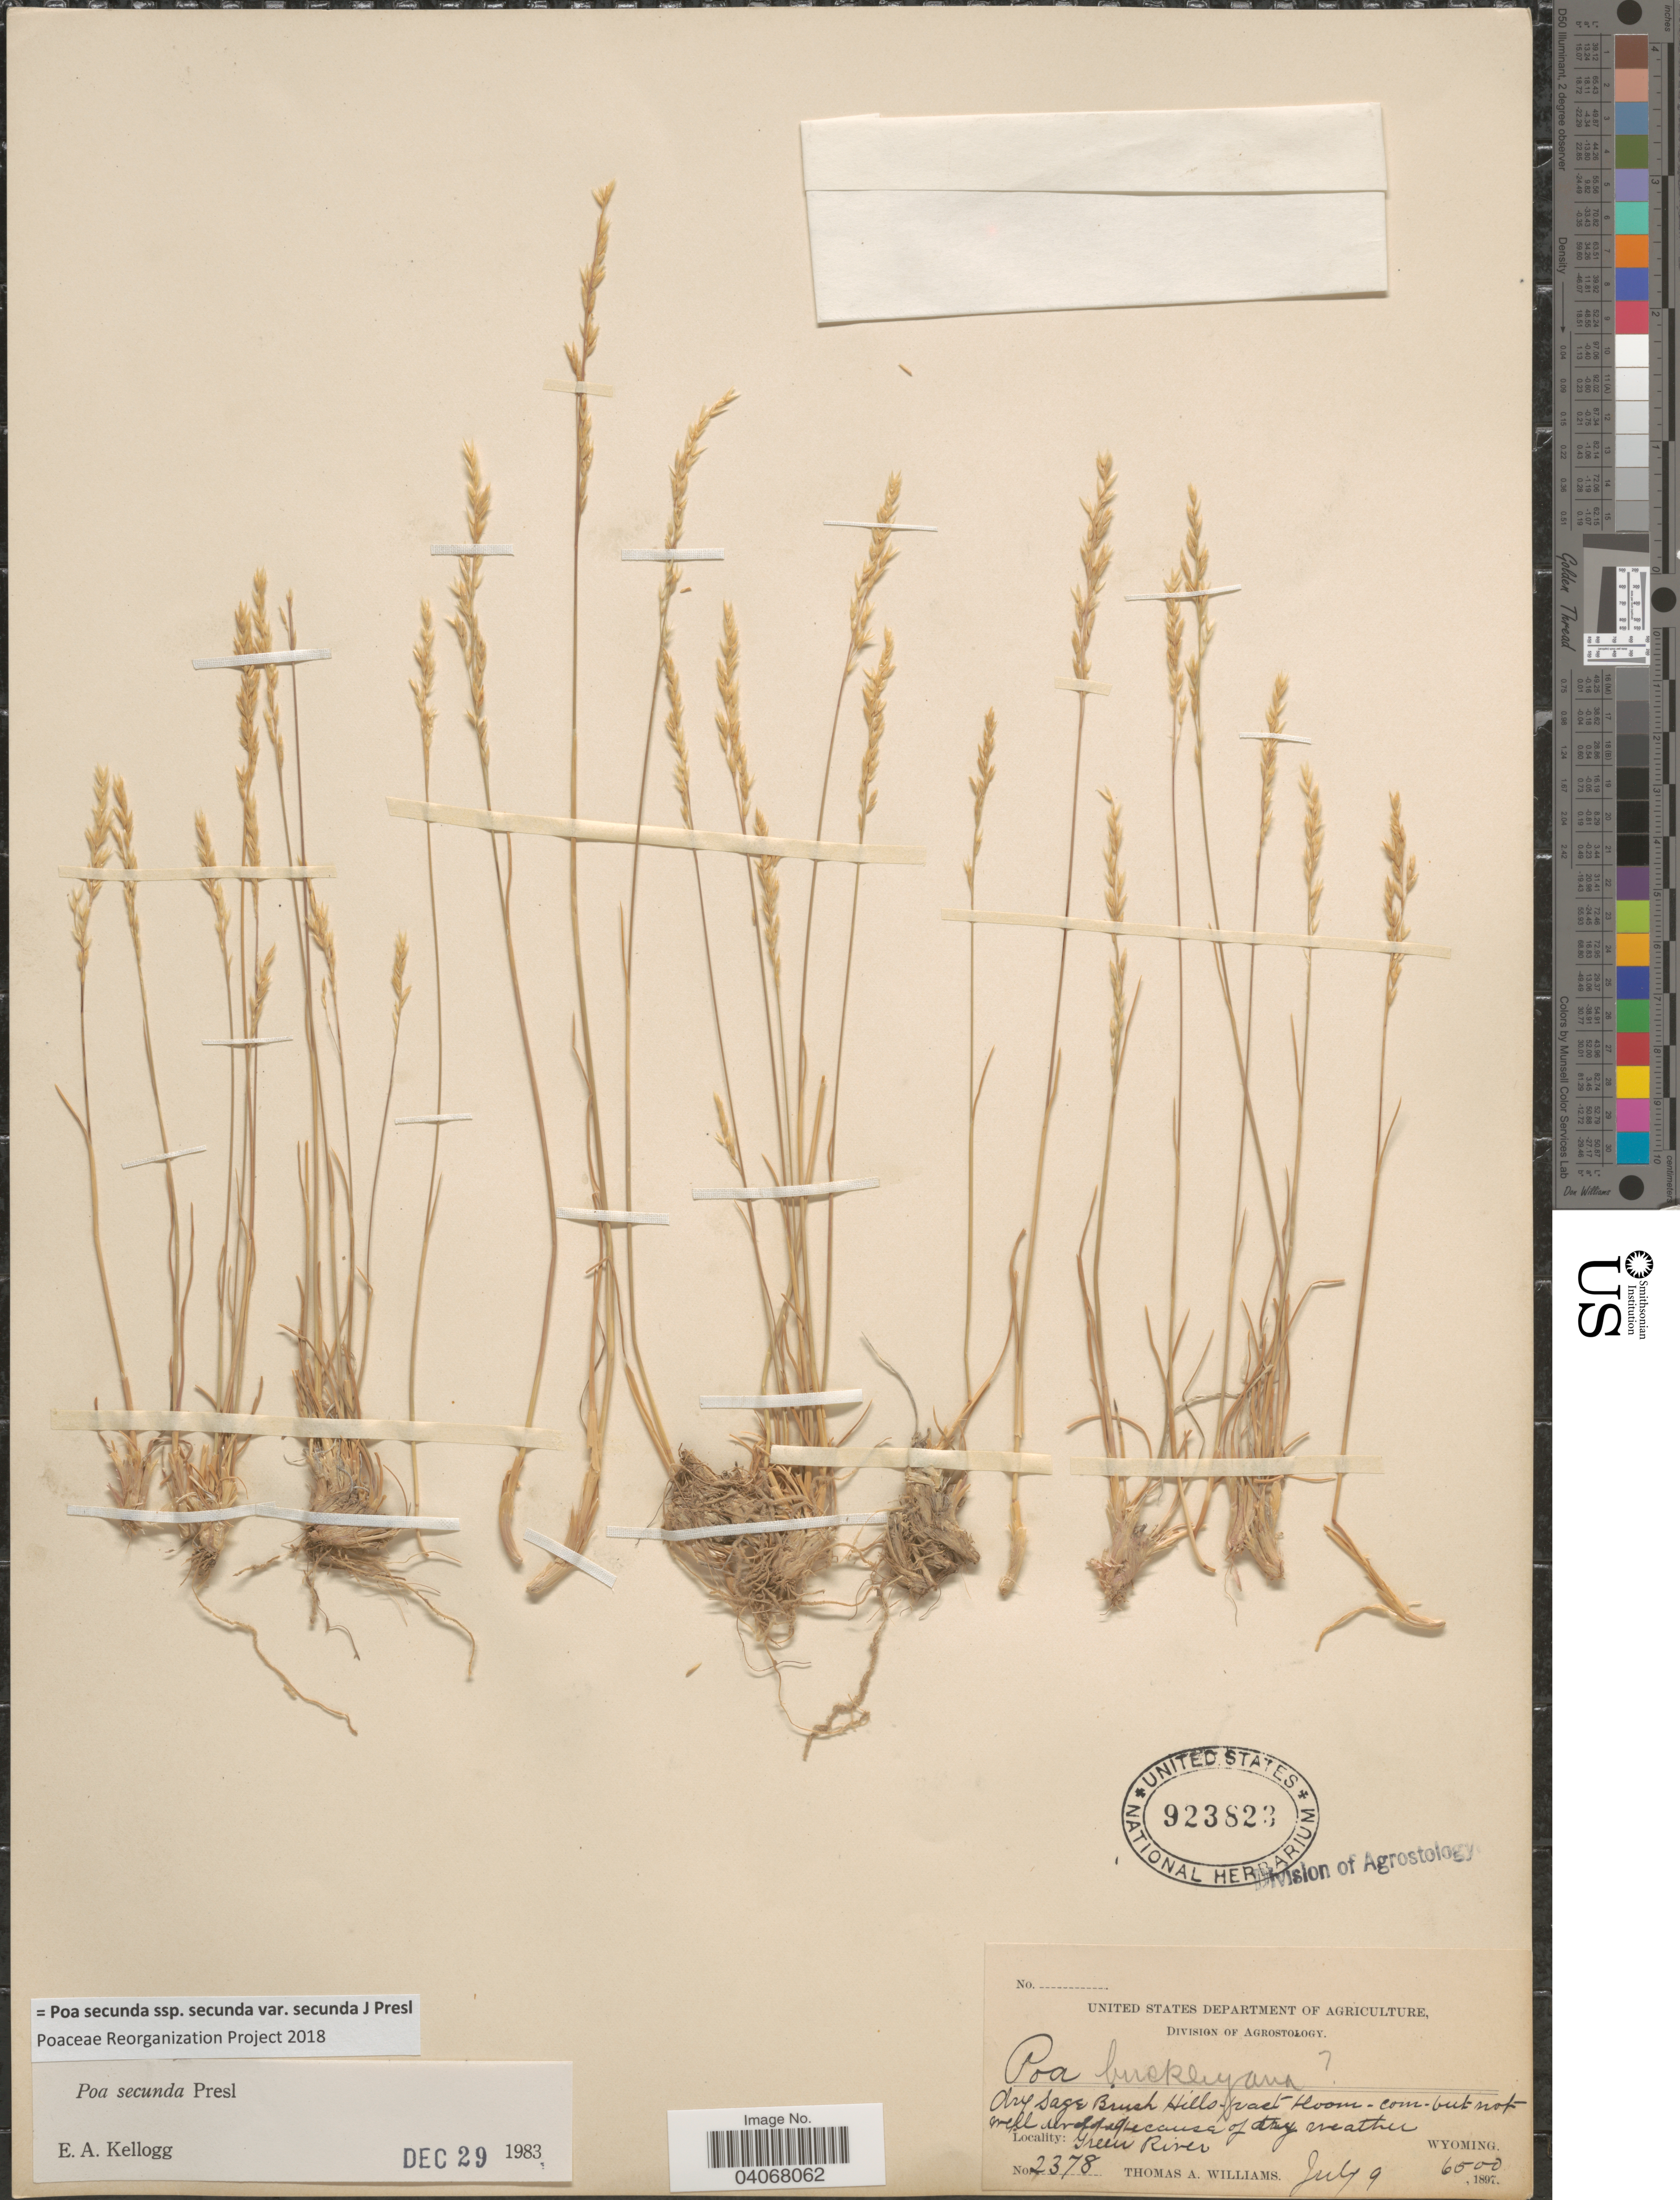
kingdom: Plantae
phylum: Tracheophyta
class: Liliopsida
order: Poales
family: Poaceae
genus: Poa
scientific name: Poa secunda subsp. secunda var. secunda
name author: J. Presl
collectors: T. A. Williams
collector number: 2378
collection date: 1897-07-09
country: United States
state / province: Wyoming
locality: Green River.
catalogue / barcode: US 923823